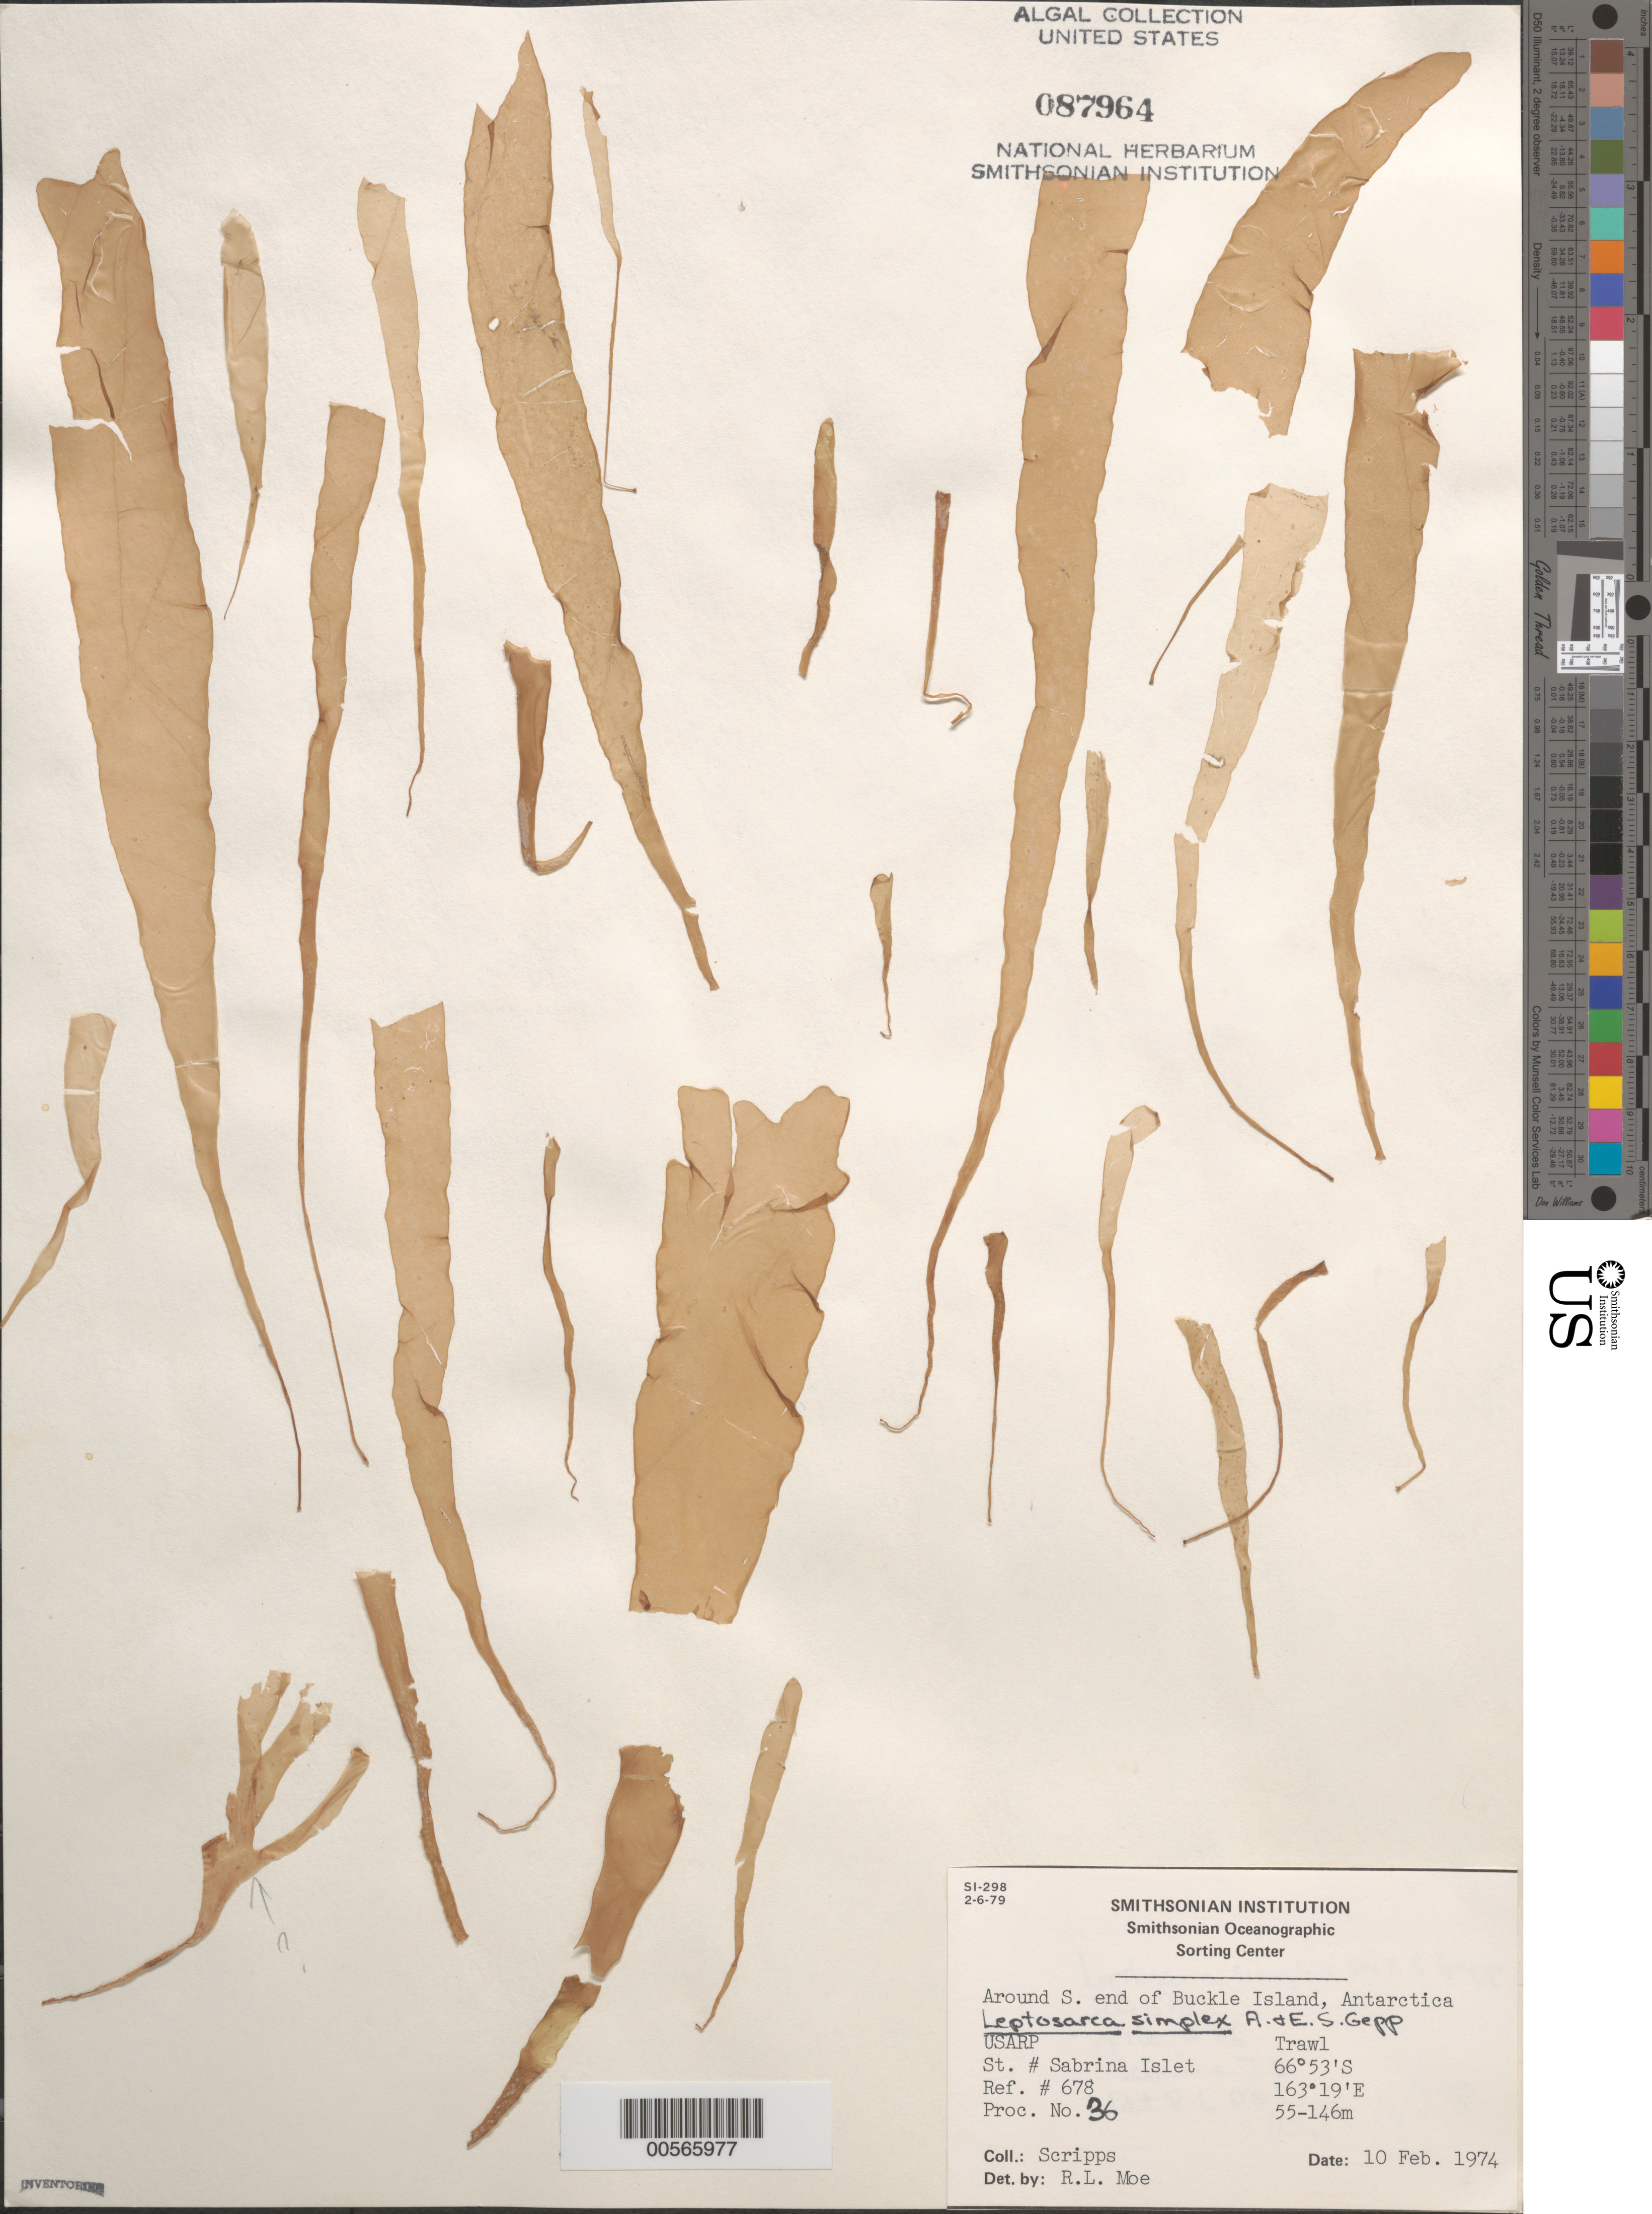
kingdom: Plantae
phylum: Rhodophyta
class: Florideophyceae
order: Rhodymeniales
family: Rhodymeniaceae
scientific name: Leptosarca simplex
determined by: Moe, R. L.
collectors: Scripps Institution of Oceanography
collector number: Station Sabrina Islet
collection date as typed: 10 Feb 1974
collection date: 1974-02-10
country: Antarctica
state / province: Ross Dependency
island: Buckle Island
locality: Sabrina Islet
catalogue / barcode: US 87964